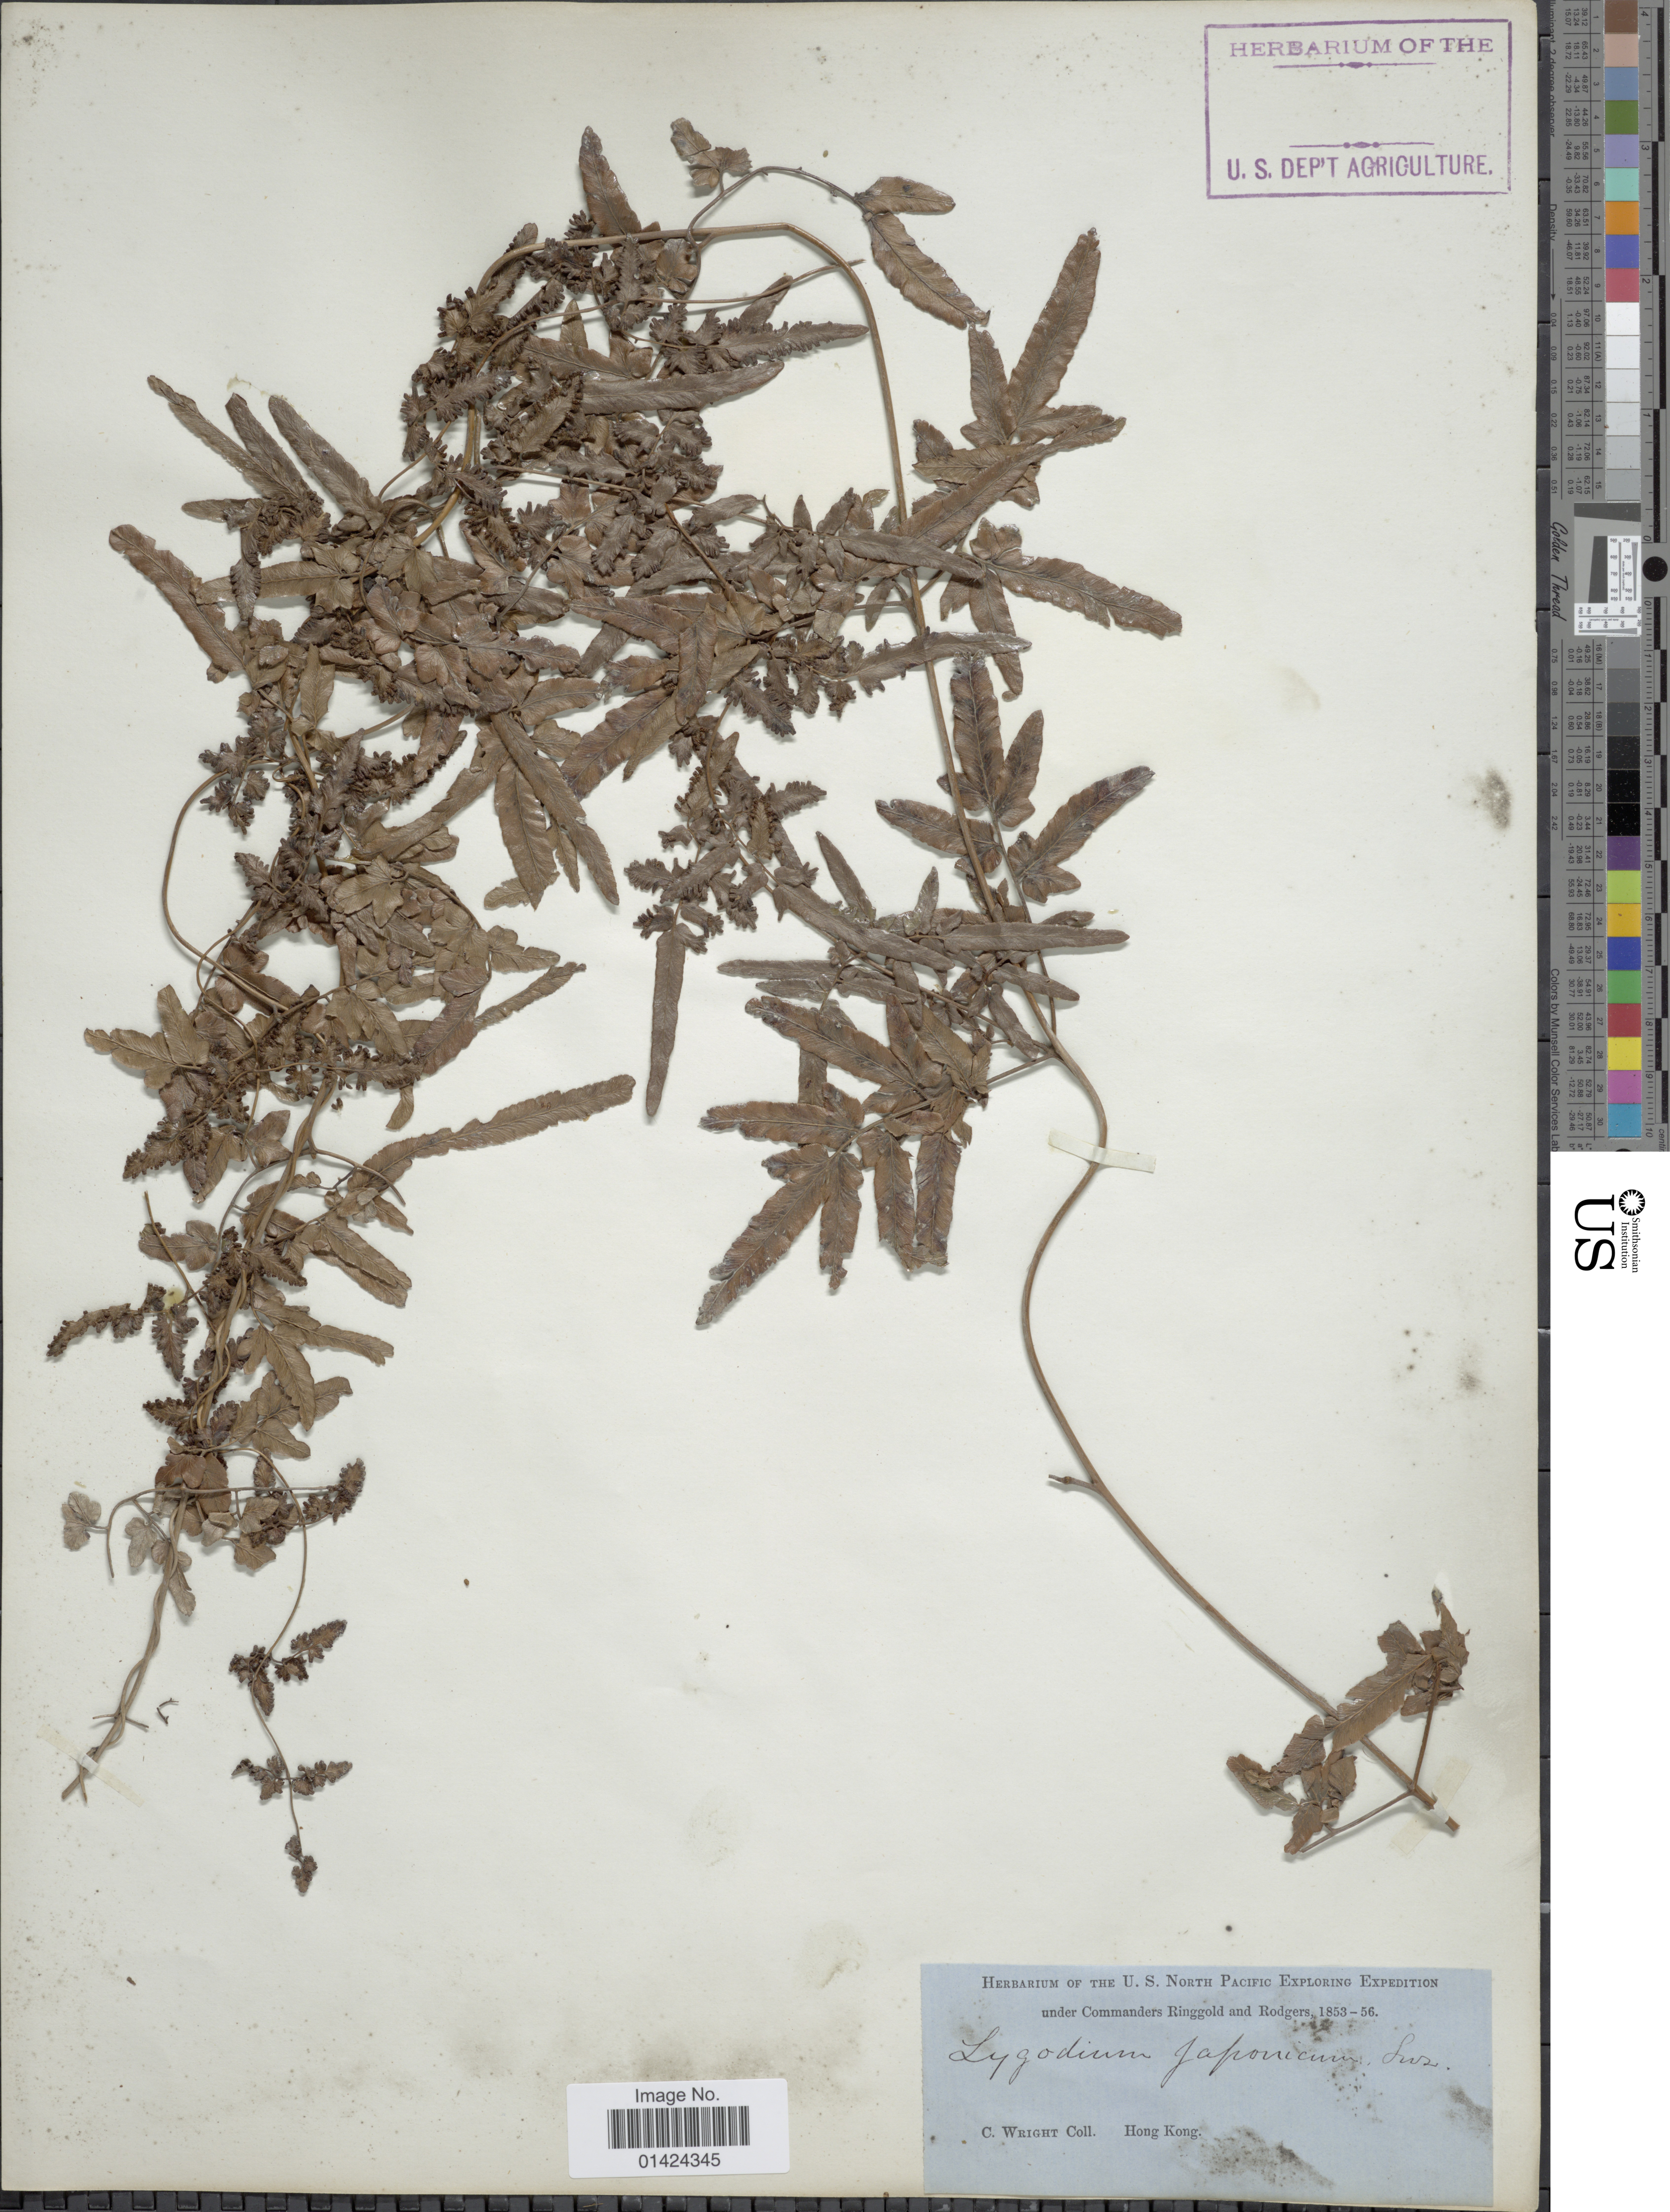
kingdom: Plantae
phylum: Tracheophyta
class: Polypodiopsida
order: Schizaeales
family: Lygodiaceae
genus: Lygodium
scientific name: Lygodium japonicum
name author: (Thunb.) Sw.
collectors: C. Wright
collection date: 1853/1856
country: China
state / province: Hong Kong